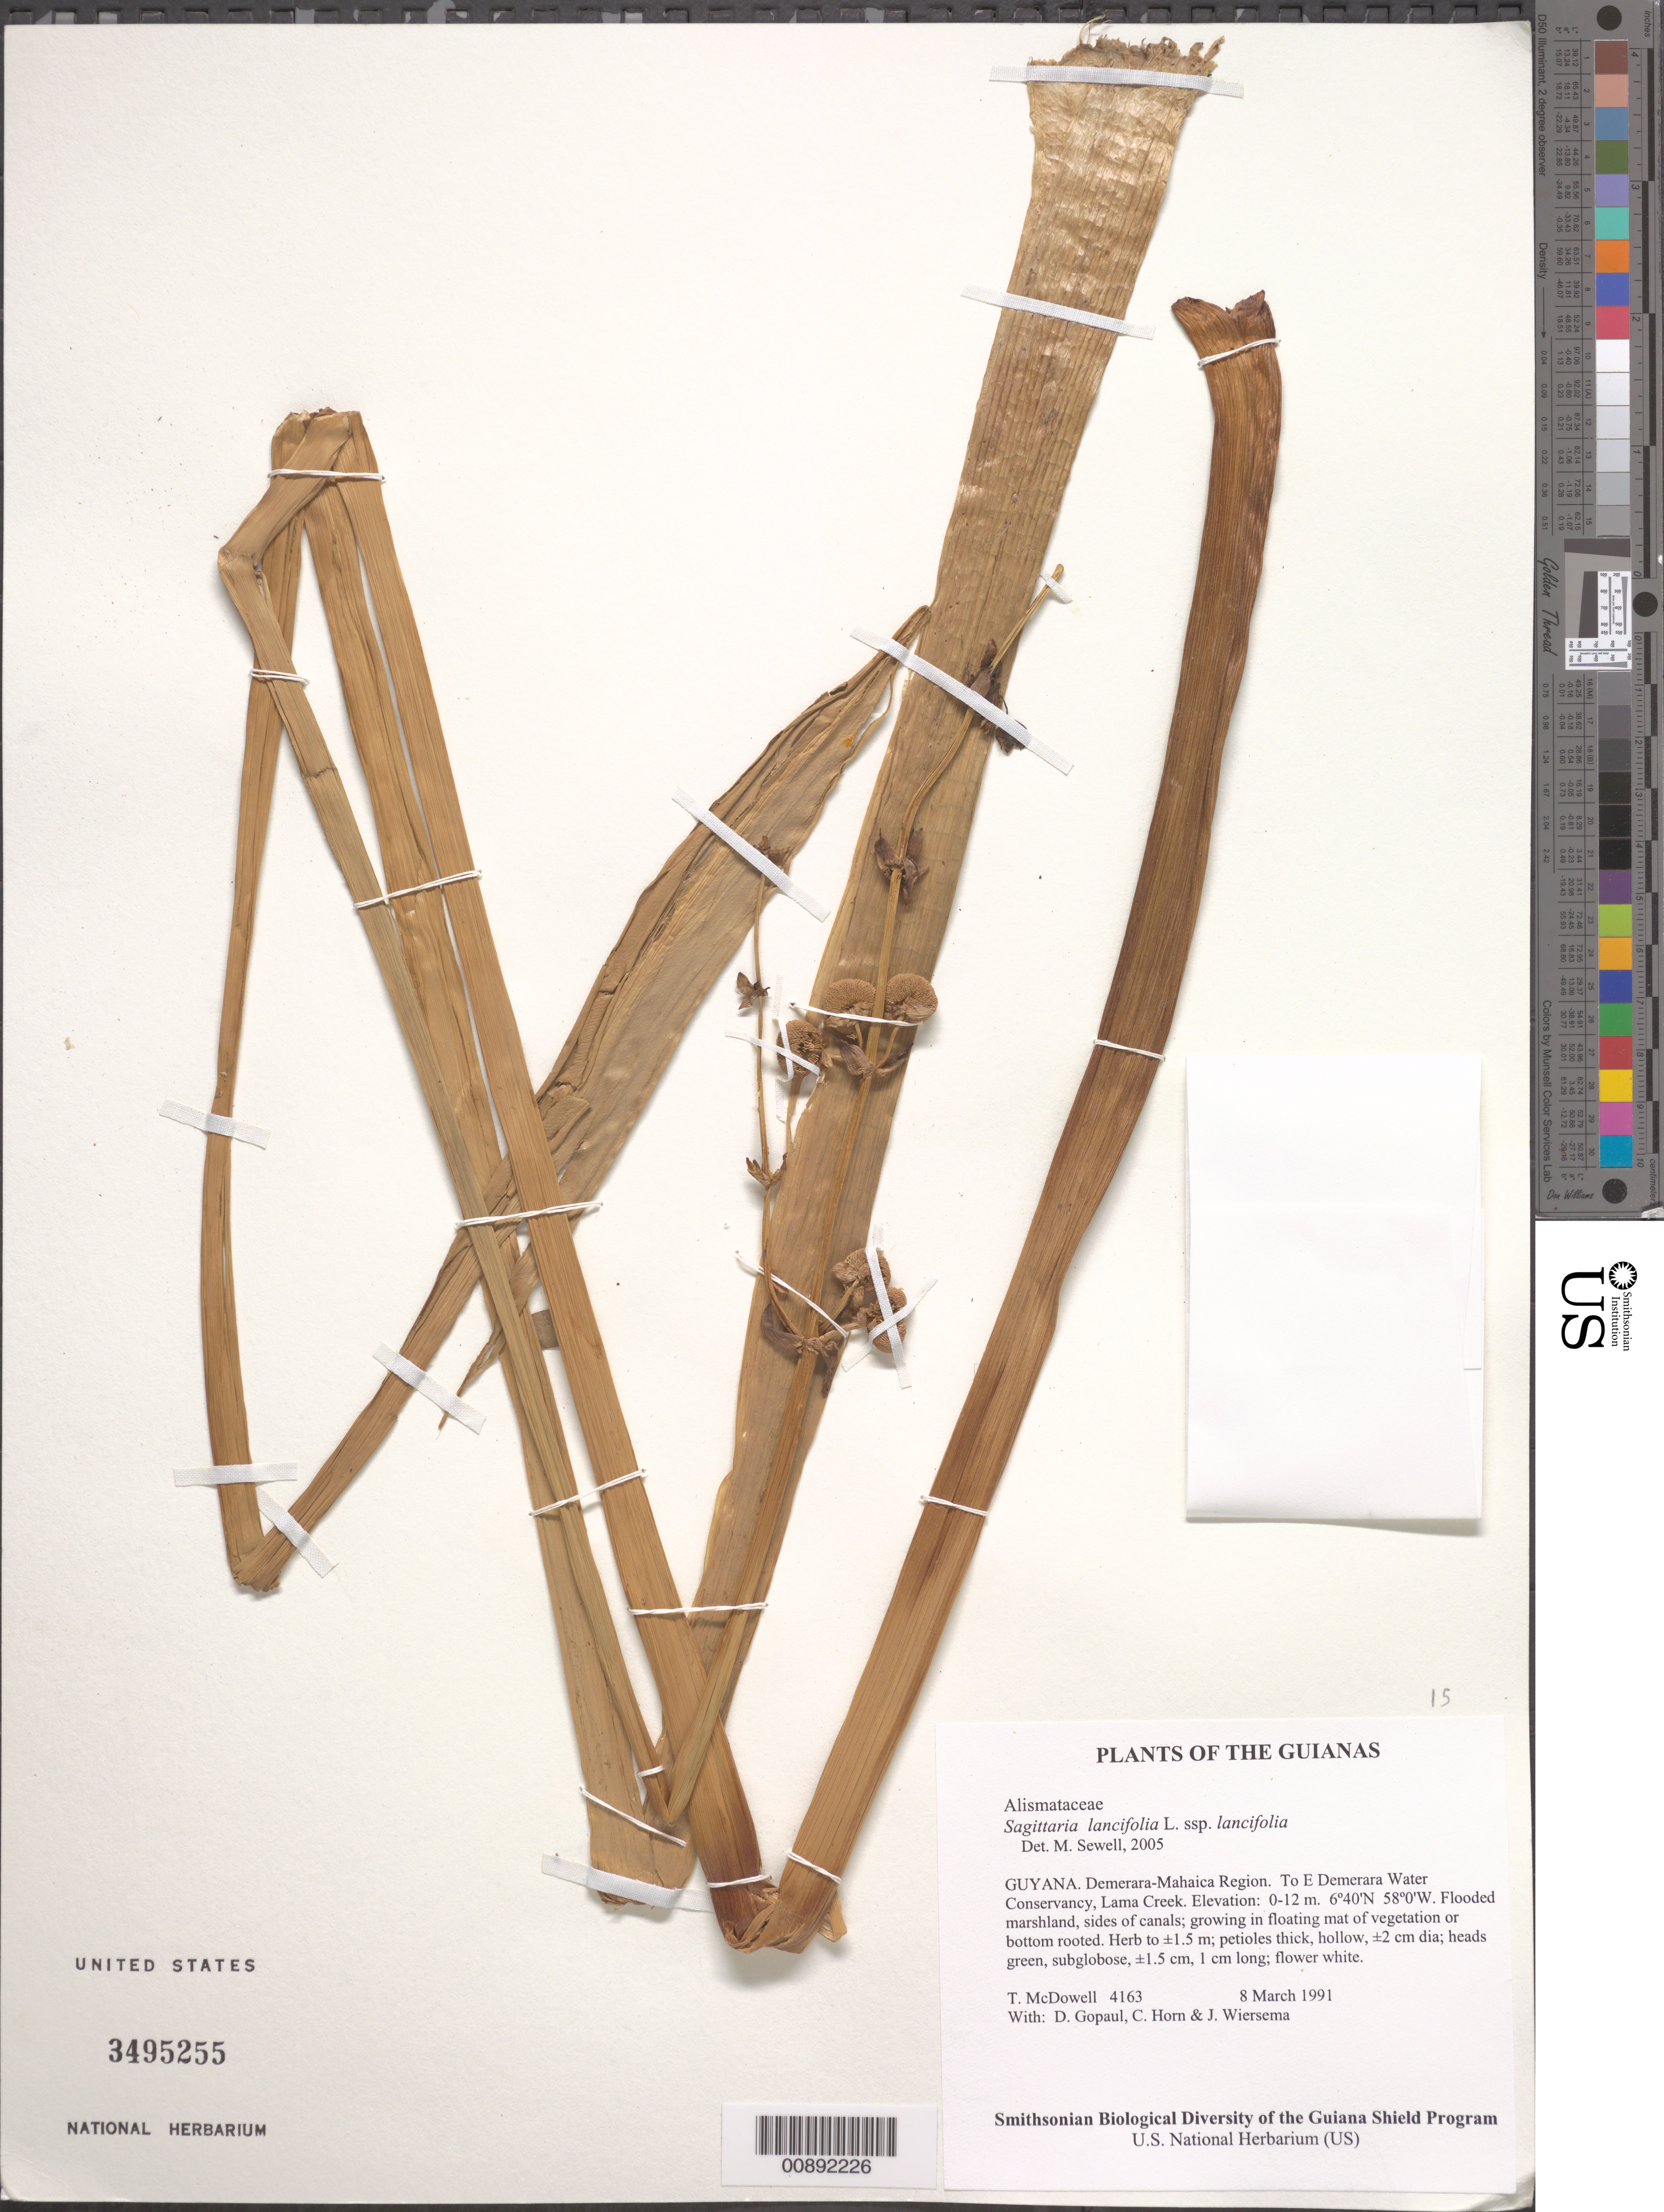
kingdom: Plantae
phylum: Tracheophyta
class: Liliopsida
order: Alismatales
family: Alismataceae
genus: Sagittaria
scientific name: Sagittaria lancifolia subsp. lancifolia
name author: L.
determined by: Sewell, M.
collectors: T. McDowell, D. Gopaul, C. N. Horn & J. H. Wiersema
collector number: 4163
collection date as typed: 8 March 1991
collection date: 1991-03-08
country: Guyana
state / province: Demerara-Mahaica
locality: To E Demerara Water Conservancy, Lama Creek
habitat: Flooded marshland, sides of canals; growing in floating mat of vegetation or bottom rooted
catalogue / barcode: US 3495255